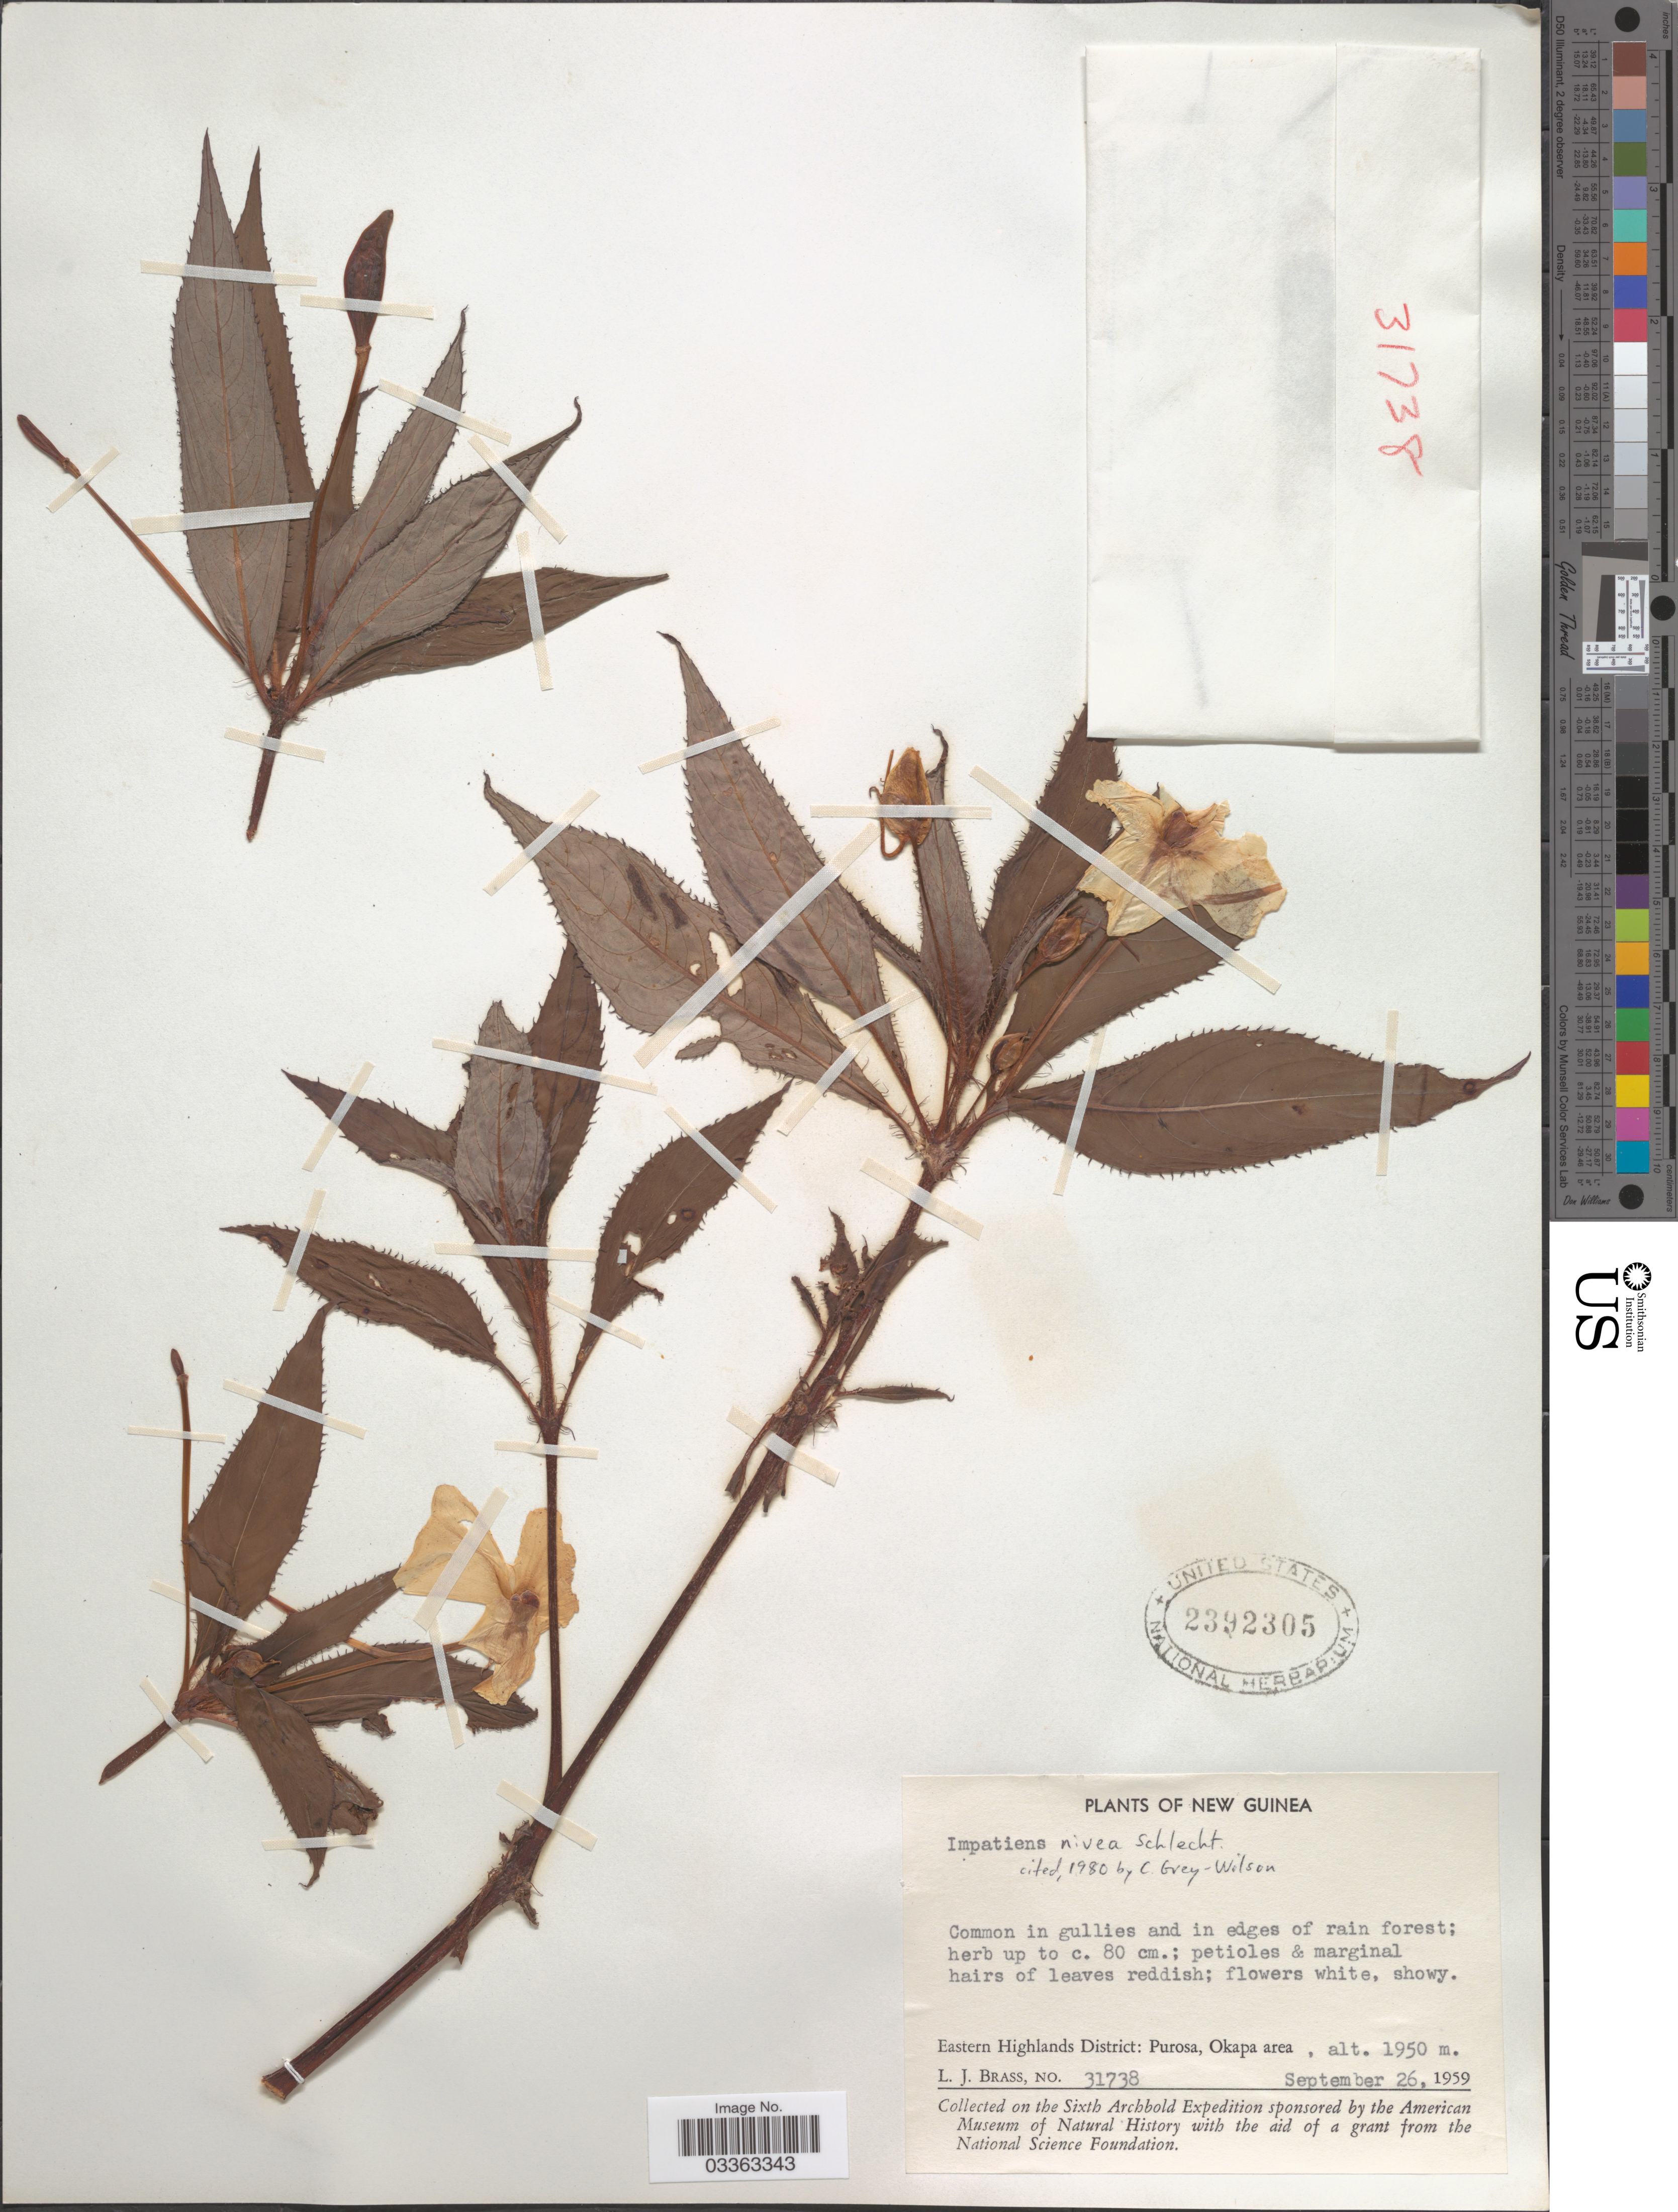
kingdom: Plantae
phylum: Tracheophyta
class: Magnoliopsida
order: Ericales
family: Balsaminaceae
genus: Impatiens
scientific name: Impatiens nivea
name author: Schltr.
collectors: L. J. Brass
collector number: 31738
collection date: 1959-09-26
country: Papua New Guinea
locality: New Guinea. Eastern Highlands District: Purosa, Okapa area.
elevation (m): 1950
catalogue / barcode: US 2392305